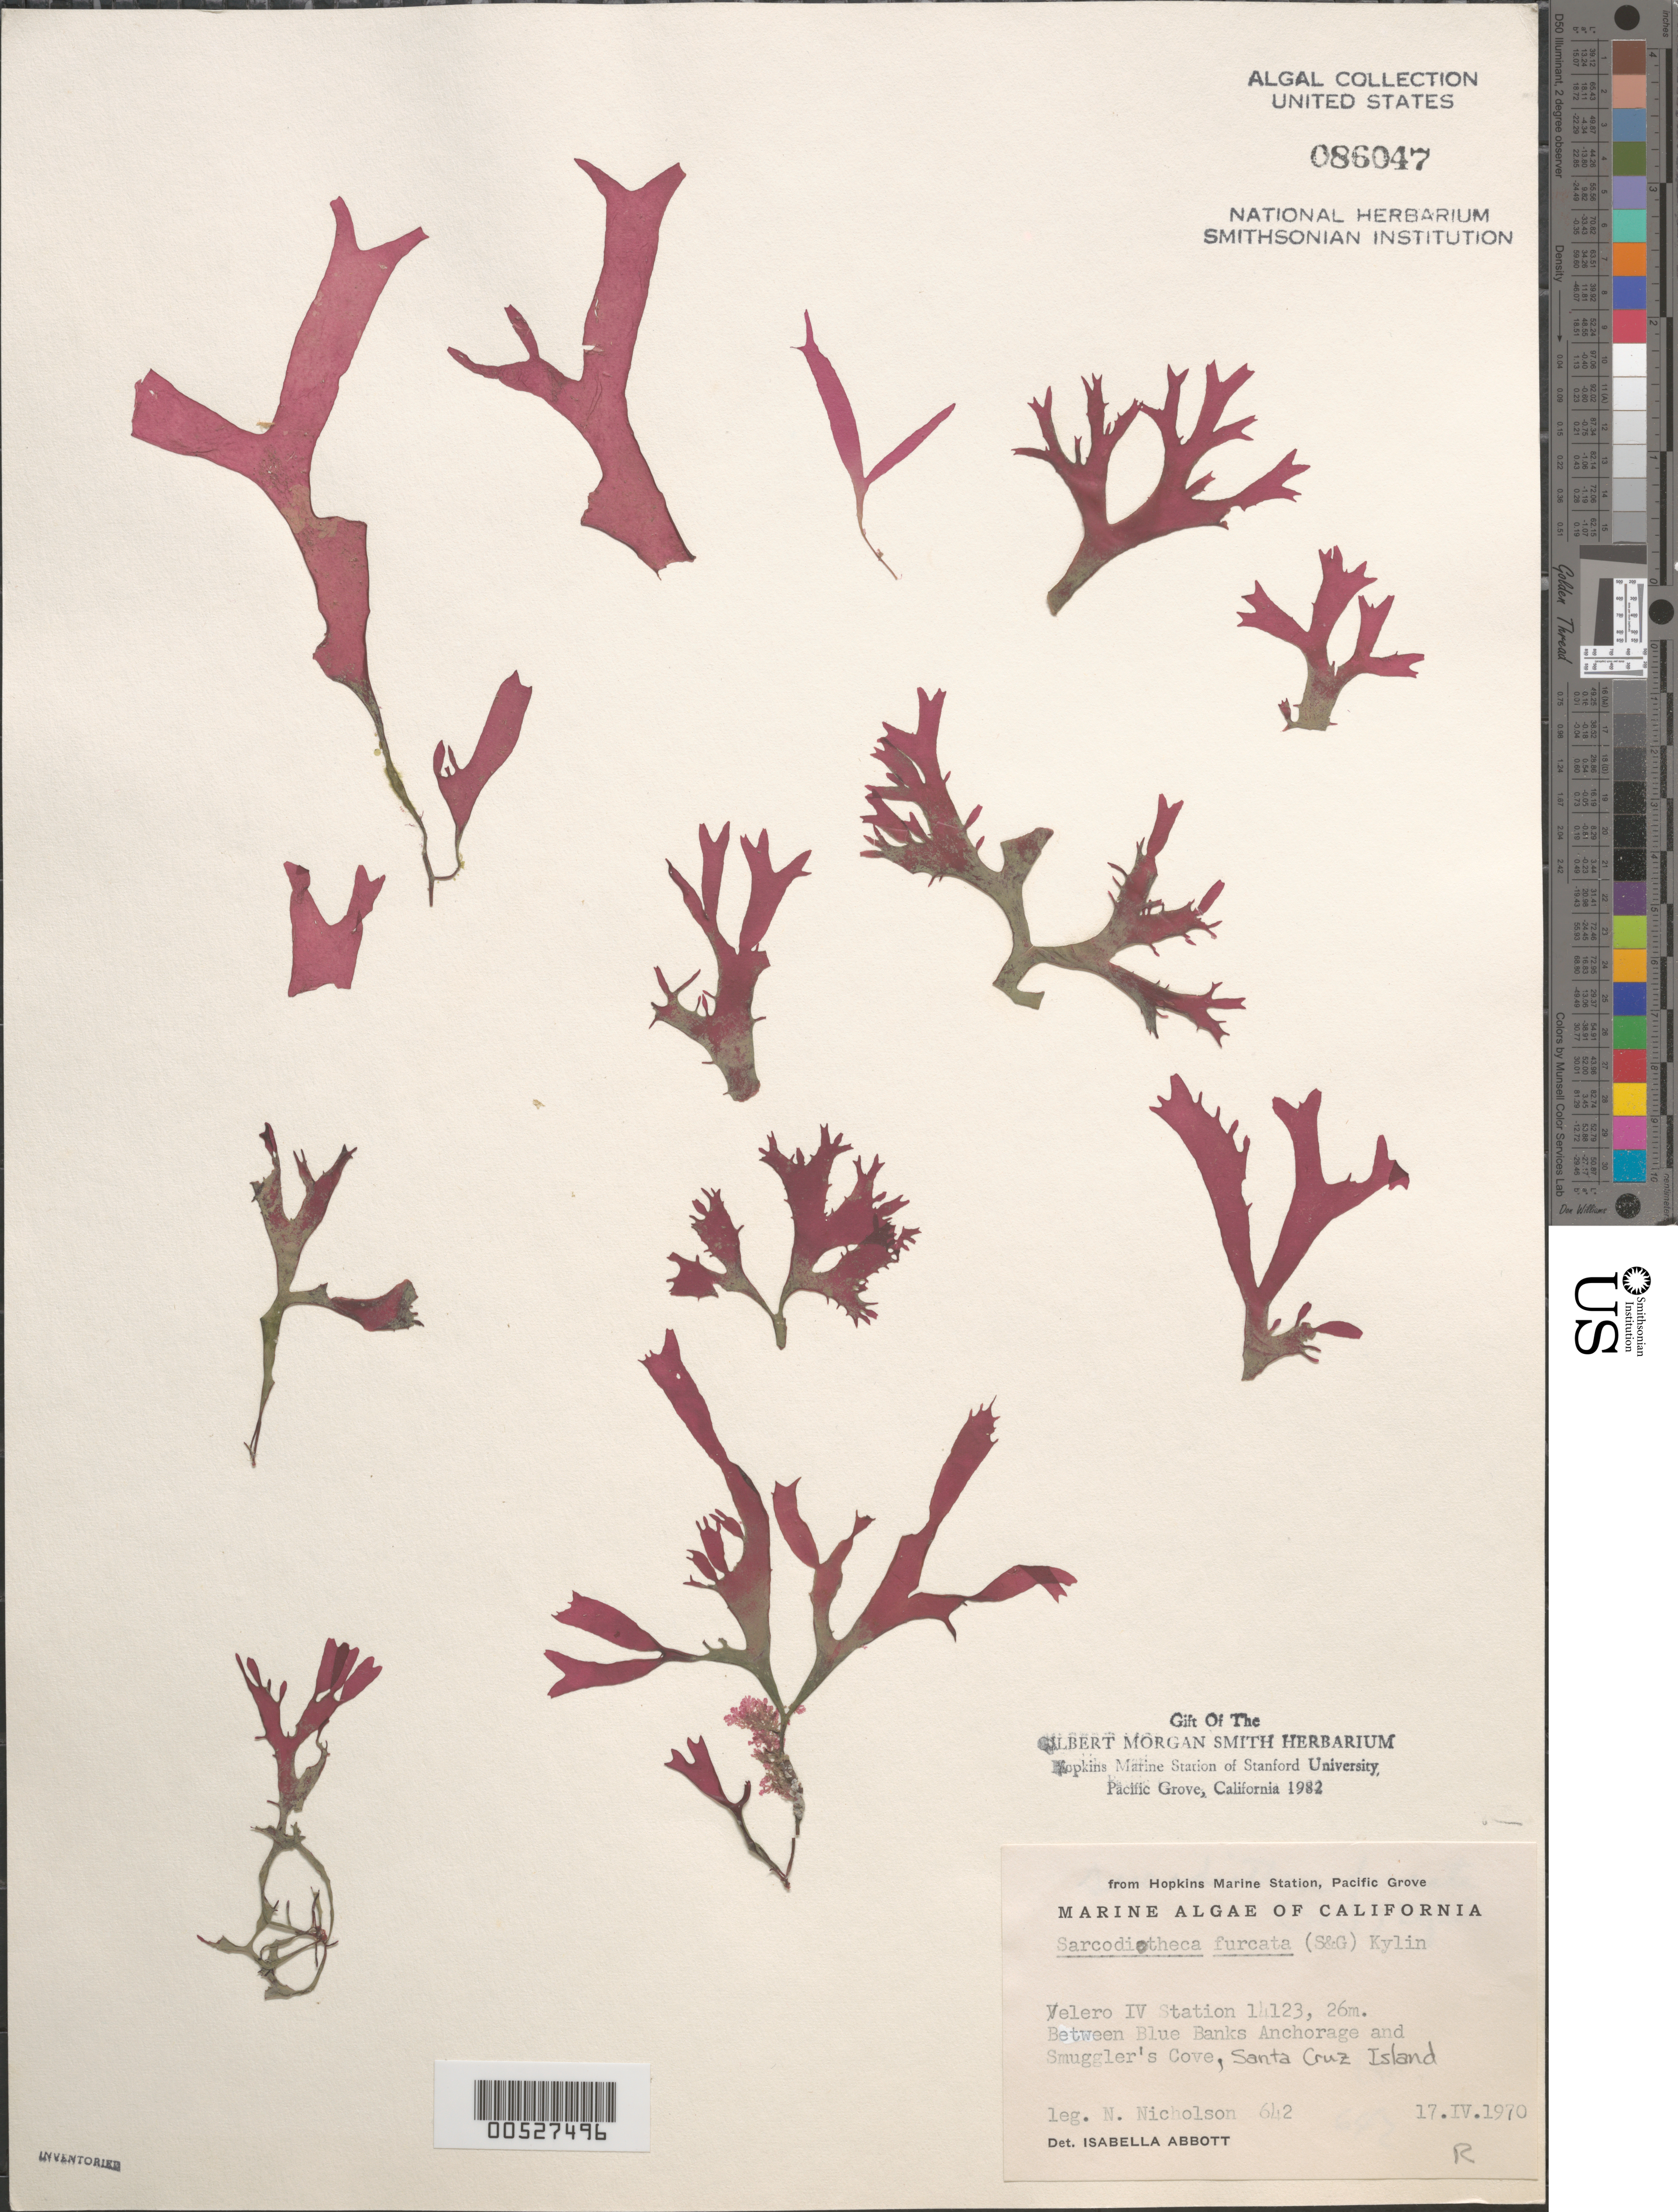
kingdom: Plantae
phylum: Rhodophyta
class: Florideophyceae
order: Gigartinales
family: Solieriaceae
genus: Sarcodiotheca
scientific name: Sarcodiotheca furcata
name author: (Setch. & N.L. Gardner) Kylin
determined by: Abbott, Isabella A.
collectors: N. Nicholson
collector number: Nln 642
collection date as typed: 17 Apr 1970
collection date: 1970-04-17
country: United States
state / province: California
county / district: Santa Barbara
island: Santa Cruz Island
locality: Between Blue Banks Anchorage and Smuggler's Cove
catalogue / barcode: US 86047